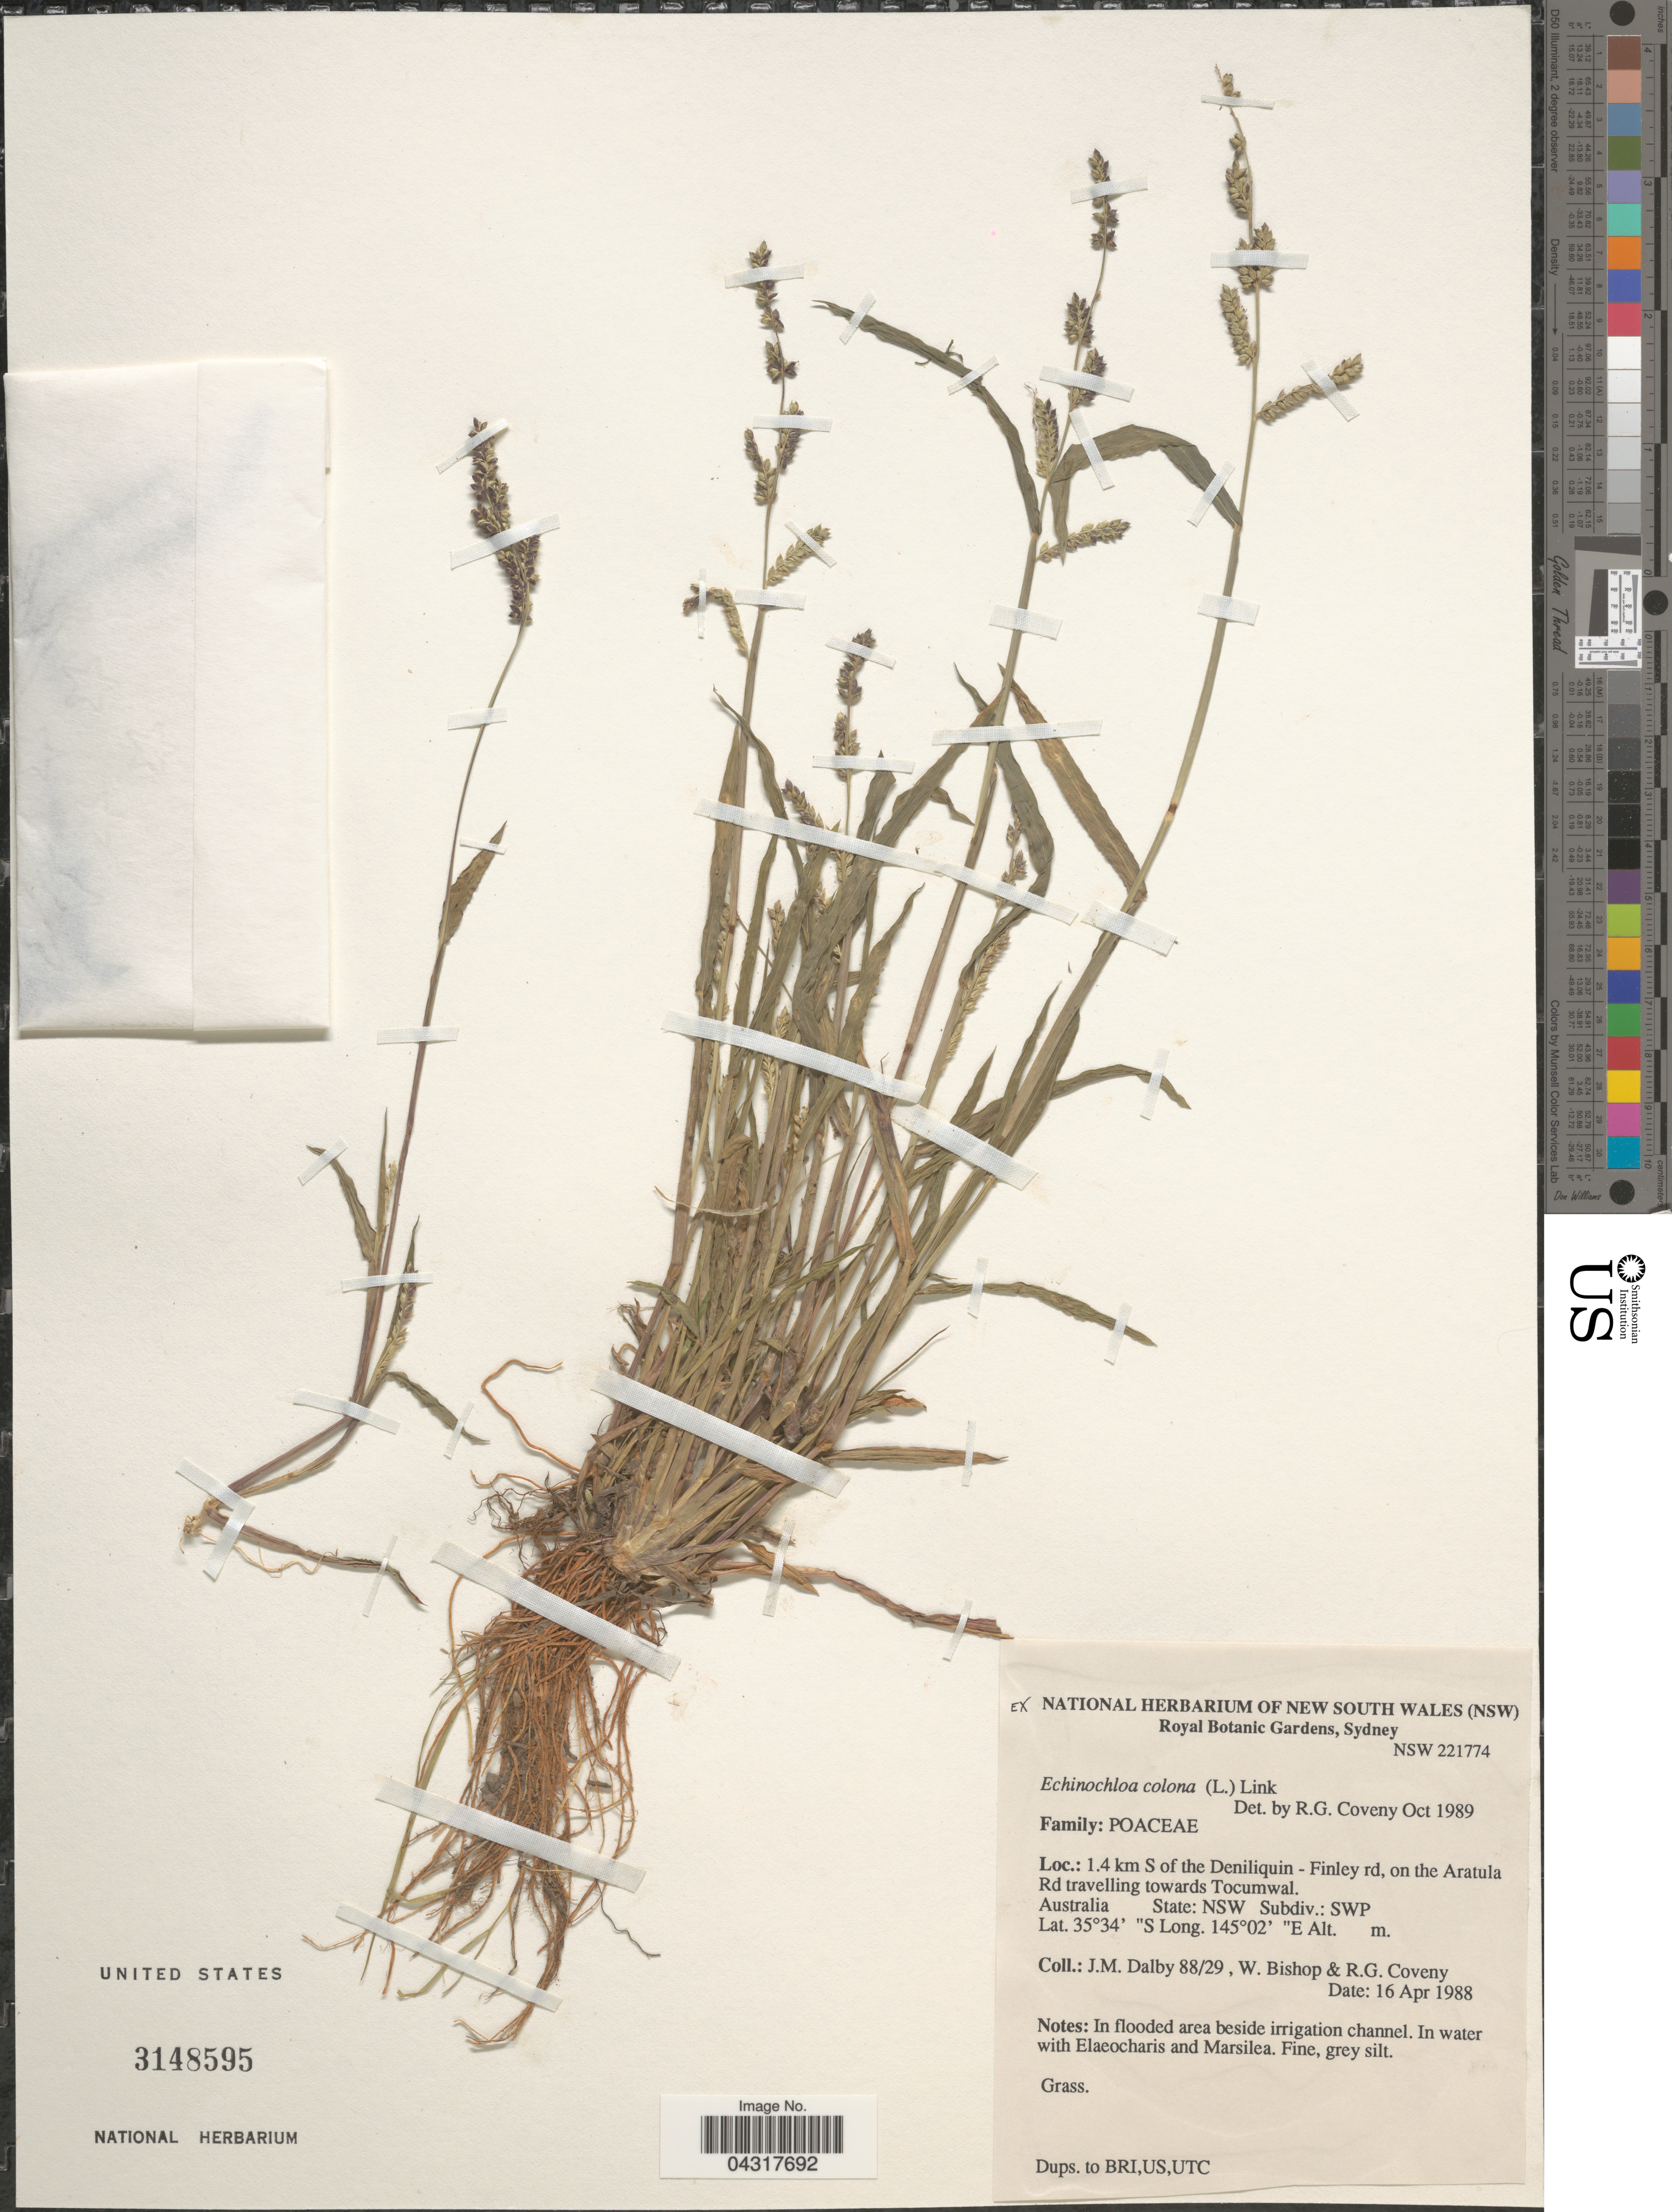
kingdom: Plantae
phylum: Tracheophyta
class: Liliopsida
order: Poales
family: Poaceae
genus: Echinochloa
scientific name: Echinochloa colona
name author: (L.) Link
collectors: J. Dalby, W. Bishop & R. Coveny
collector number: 88/29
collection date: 1988-04-16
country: Australia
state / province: New South Wales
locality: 1.4 km S of the Deniliquin- Finley rd, on the Aratula Rd travelling towards Tocumwal. Subdiv.: SWP.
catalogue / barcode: US 3148595